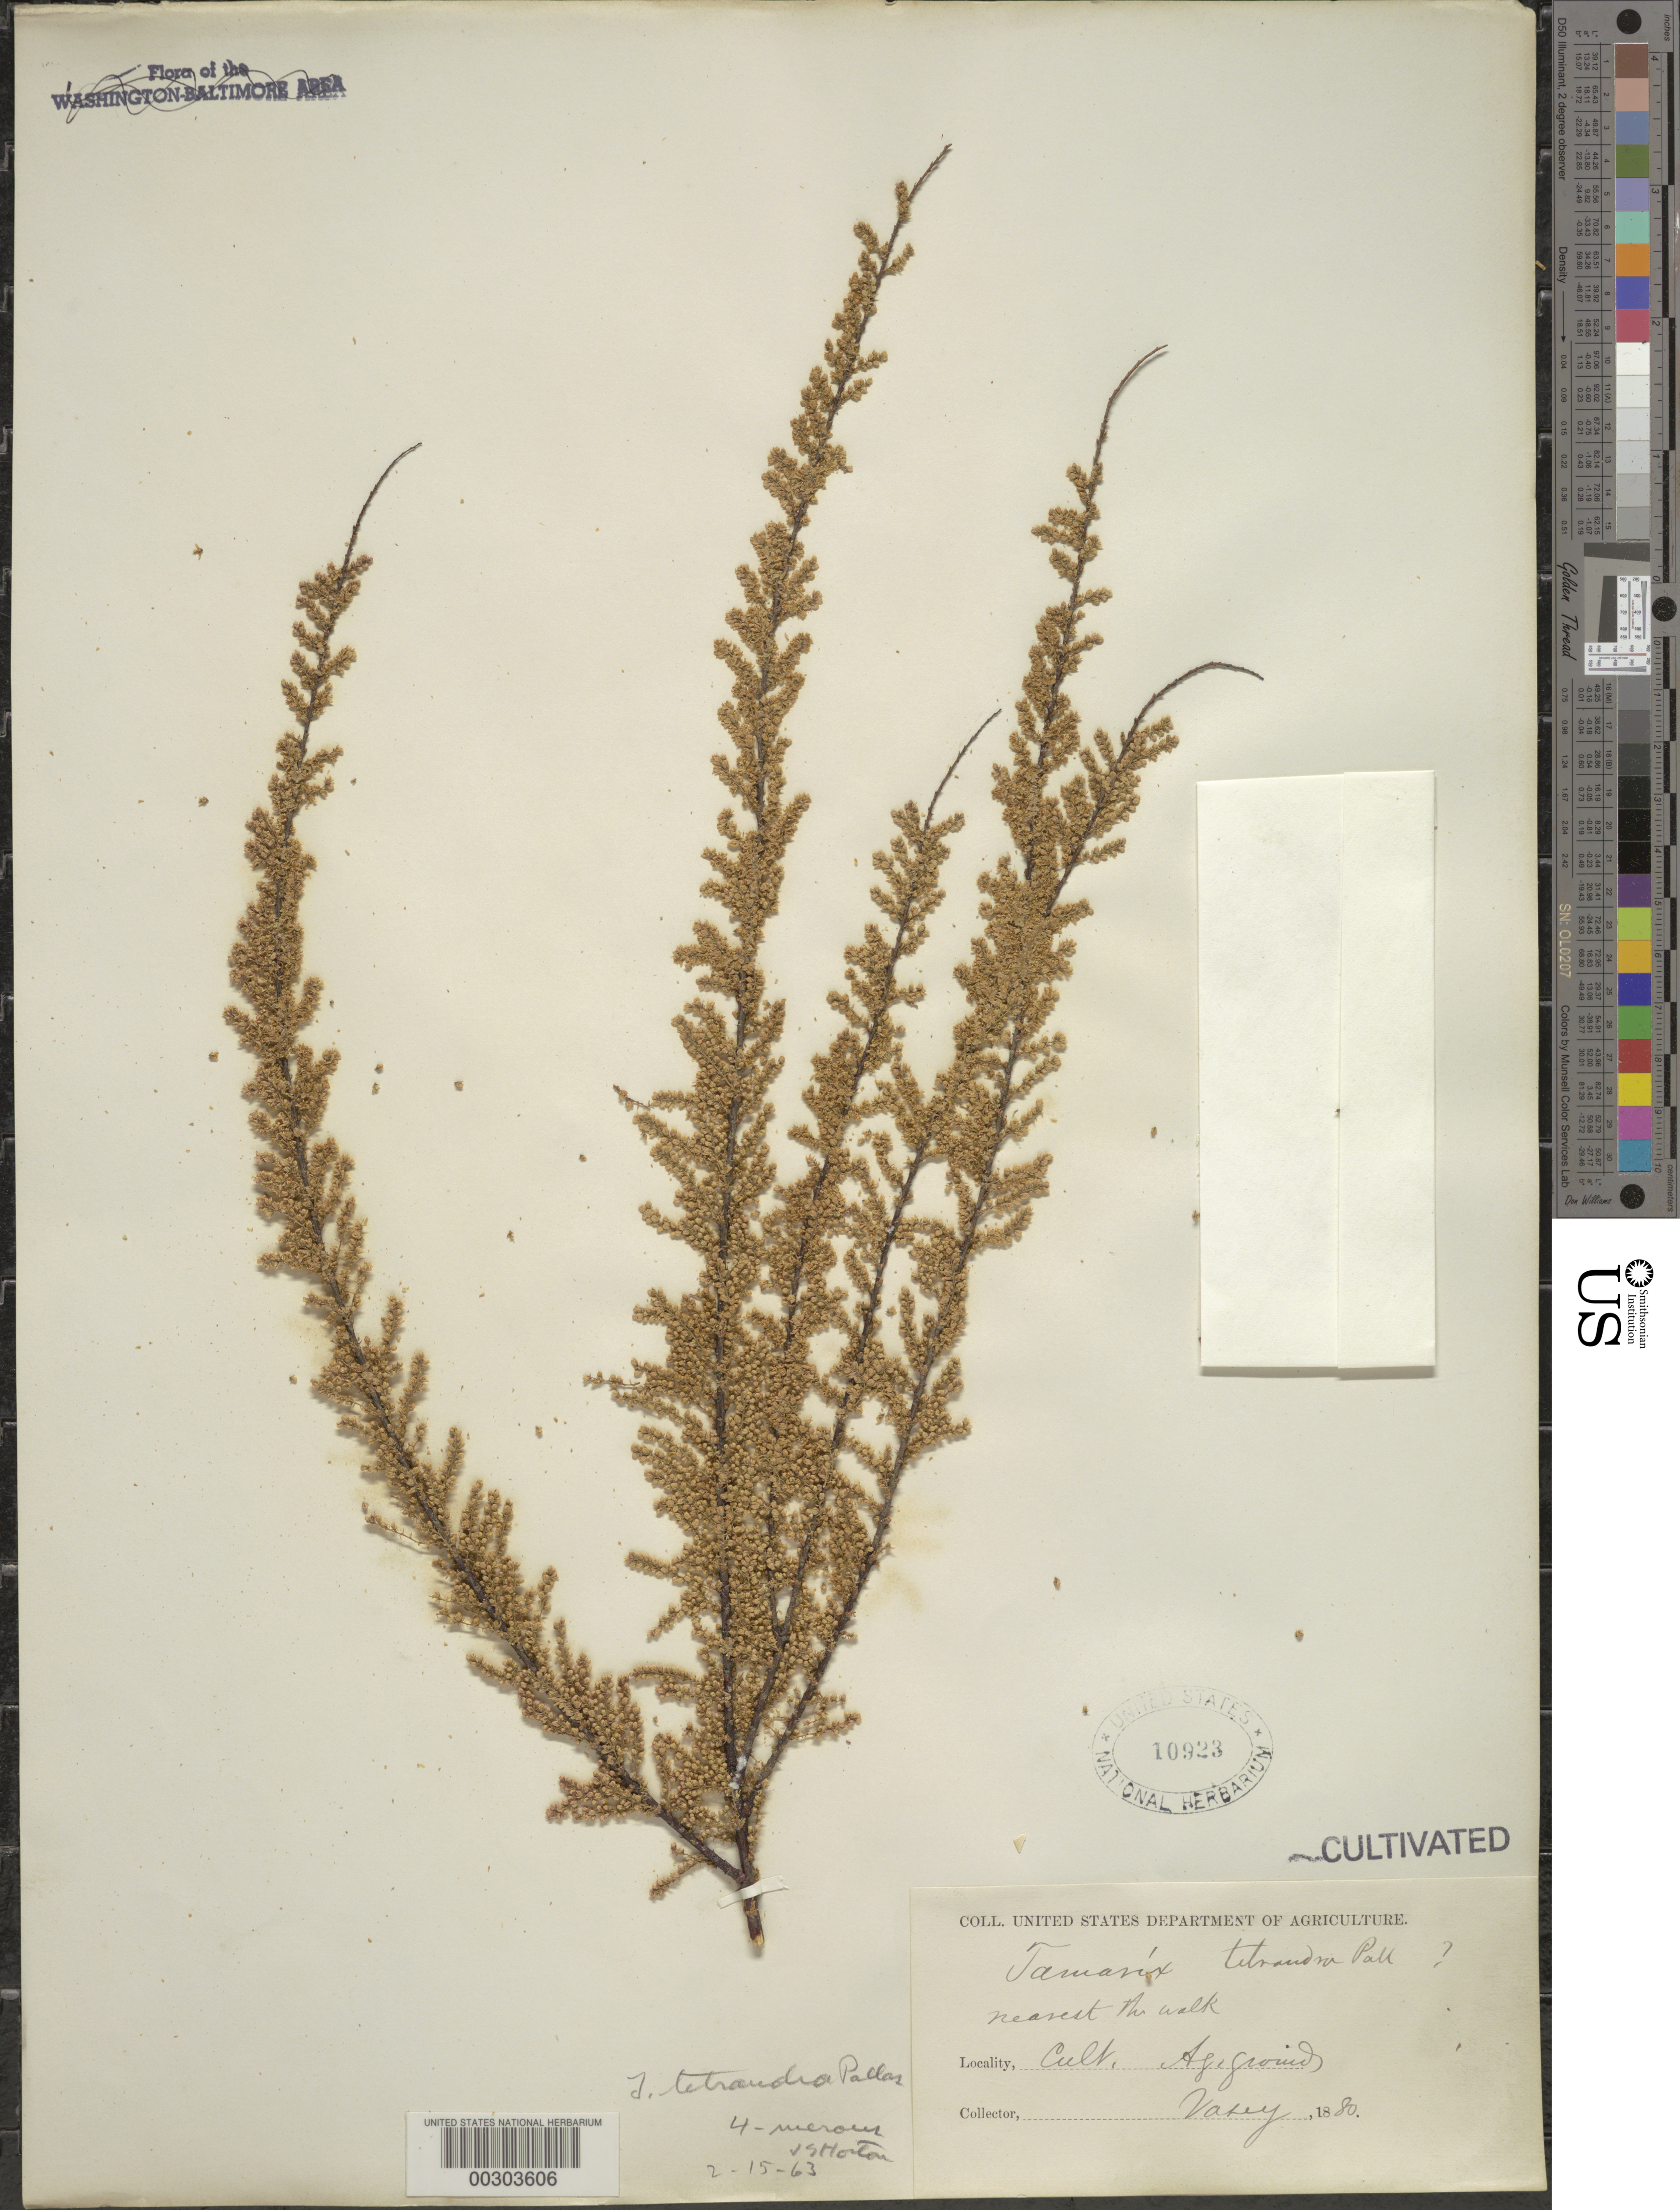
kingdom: Plantae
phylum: Tracheophyta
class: Magnoliopsida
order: Caryophyllales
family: Tamaricaceae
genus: Tamarix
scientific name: Tamarix tetrandra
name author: Pall. ex M. Bieb.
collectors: G. R. Vasey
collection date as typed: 1880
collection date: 1880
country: United States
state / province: District of Columbia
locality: Department of Agriculture grounds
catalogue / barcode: US 10923